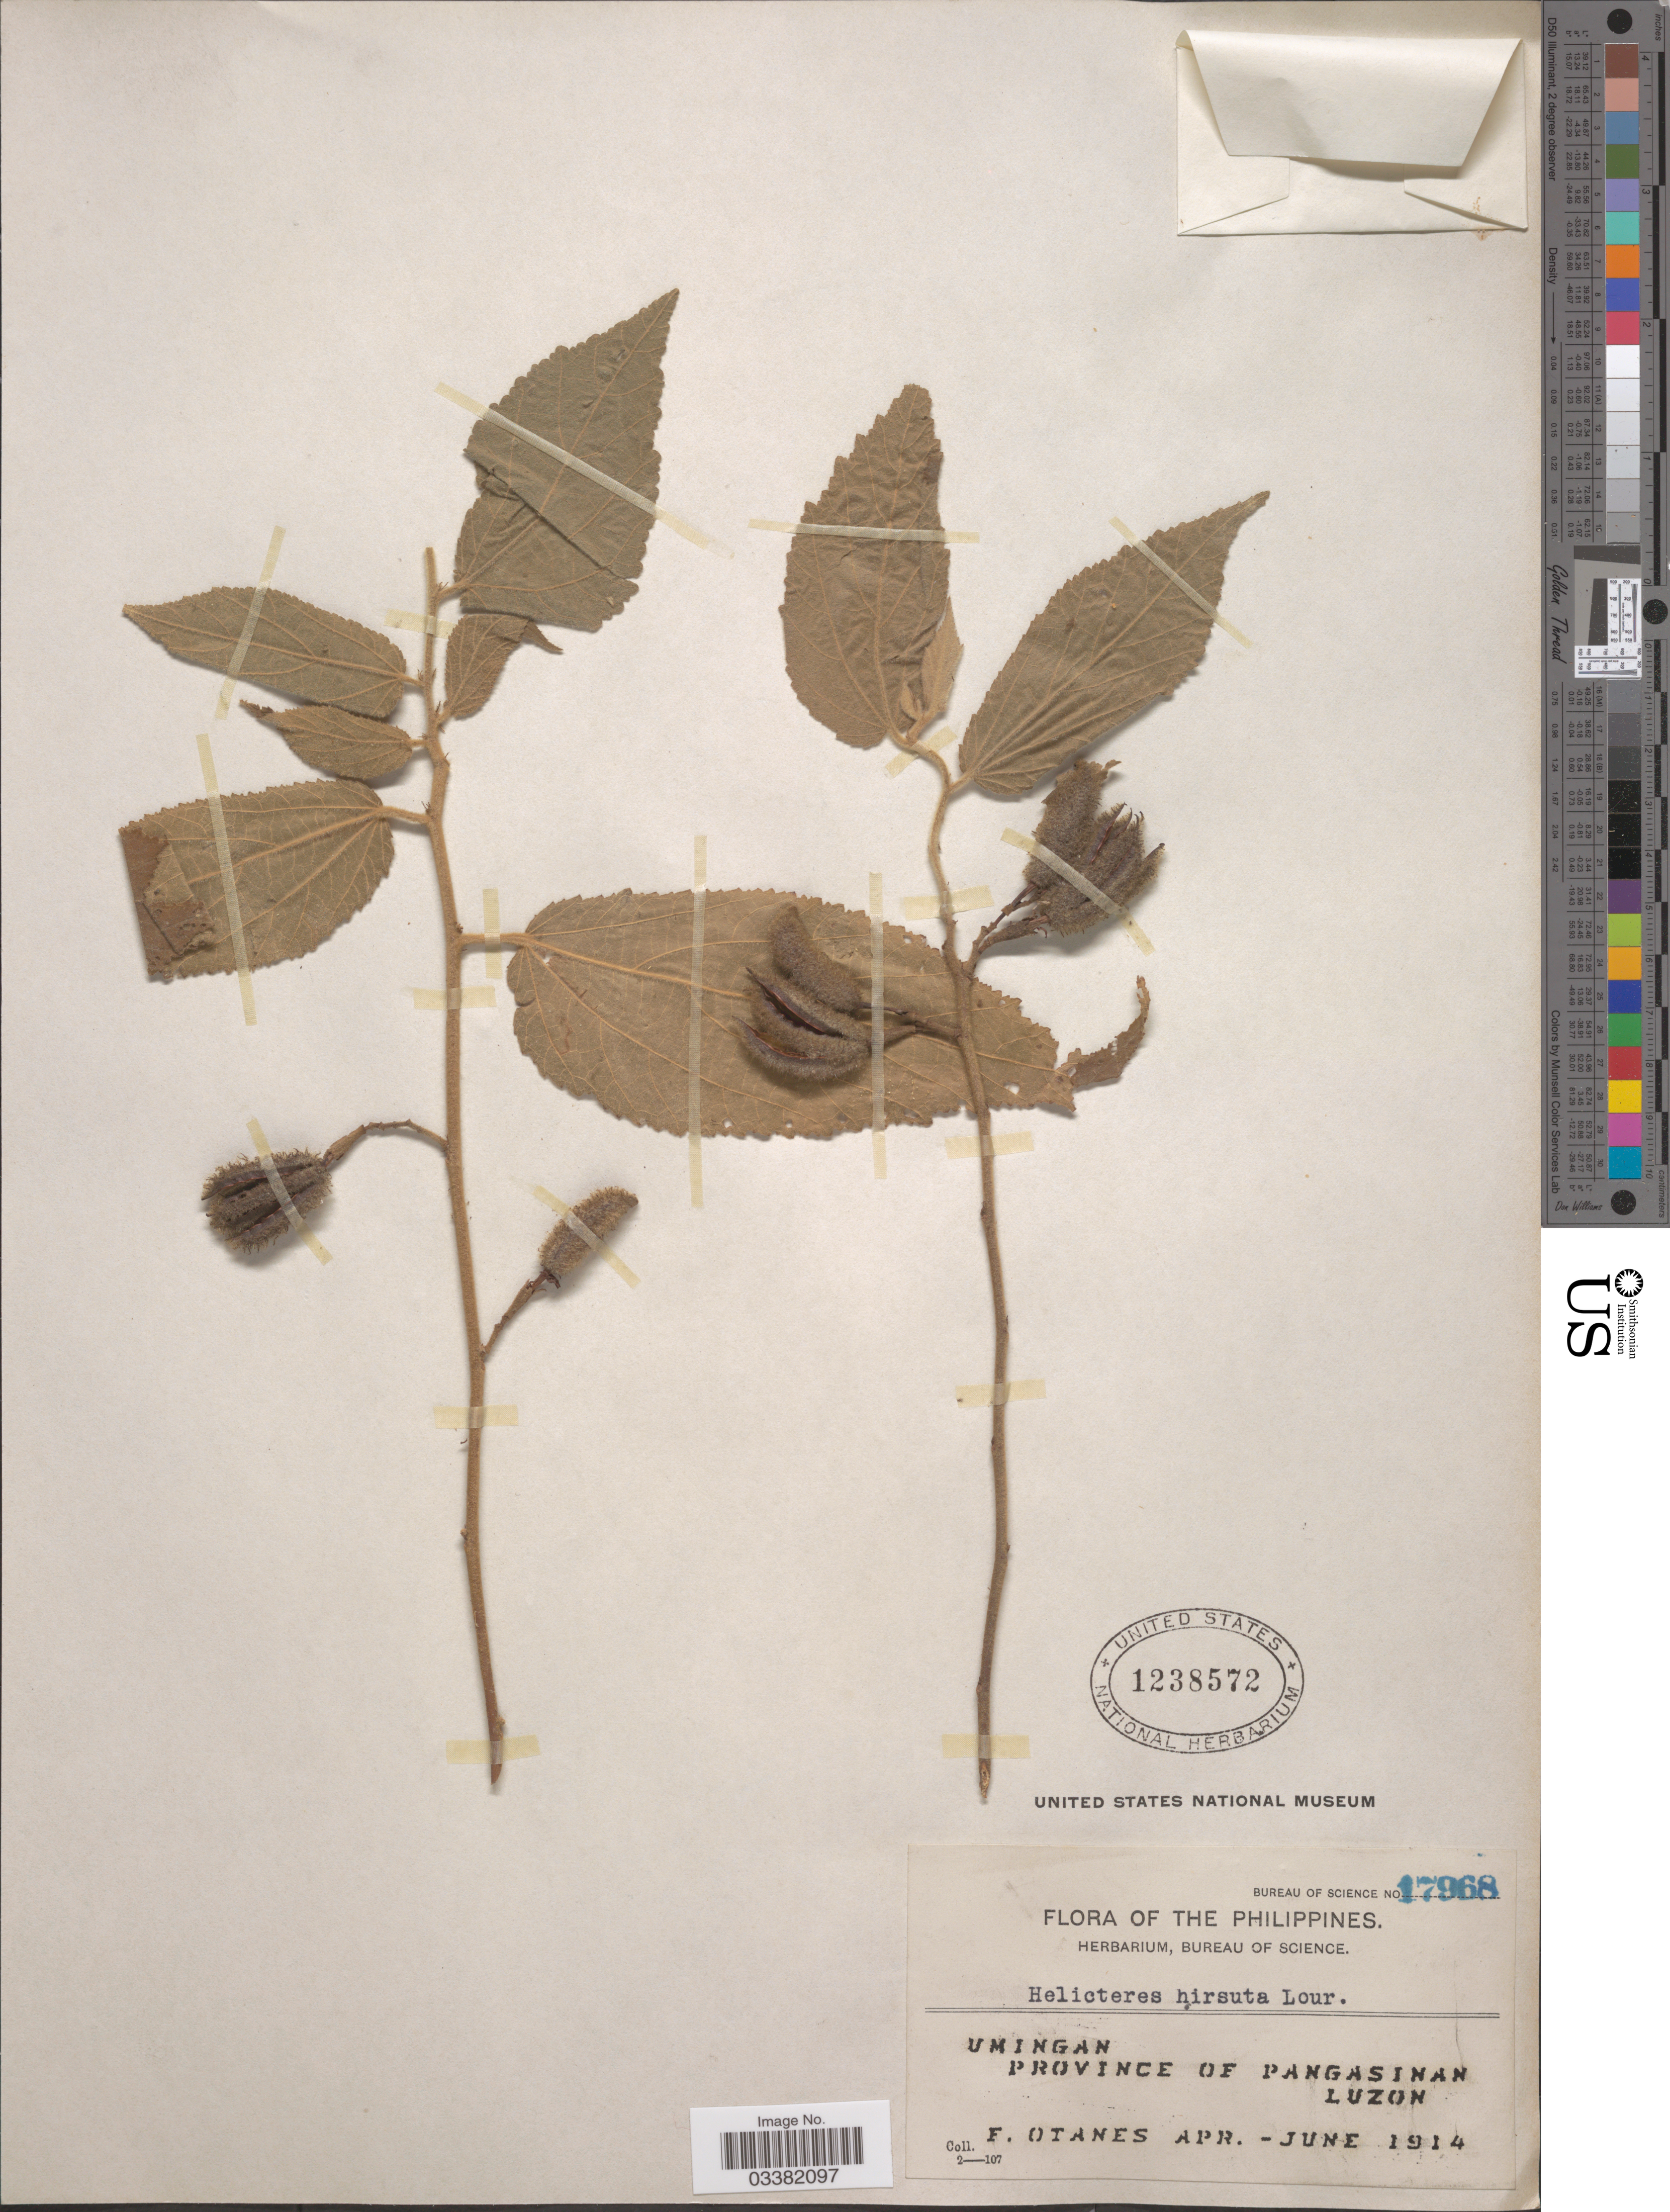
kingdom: Plantae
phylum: Tracheophyta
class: Magnoliopsida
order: Malvales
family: Malvaceae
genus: Helicteres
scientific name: Helicteres hirsuta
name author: Lour.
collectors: F. Q. Otanes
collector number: Bureau of Science 17968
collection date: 1914-04/1914-06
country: Philippines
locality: Umingan. Province of Pangasinan. Luzon.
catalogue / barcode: US 1238572